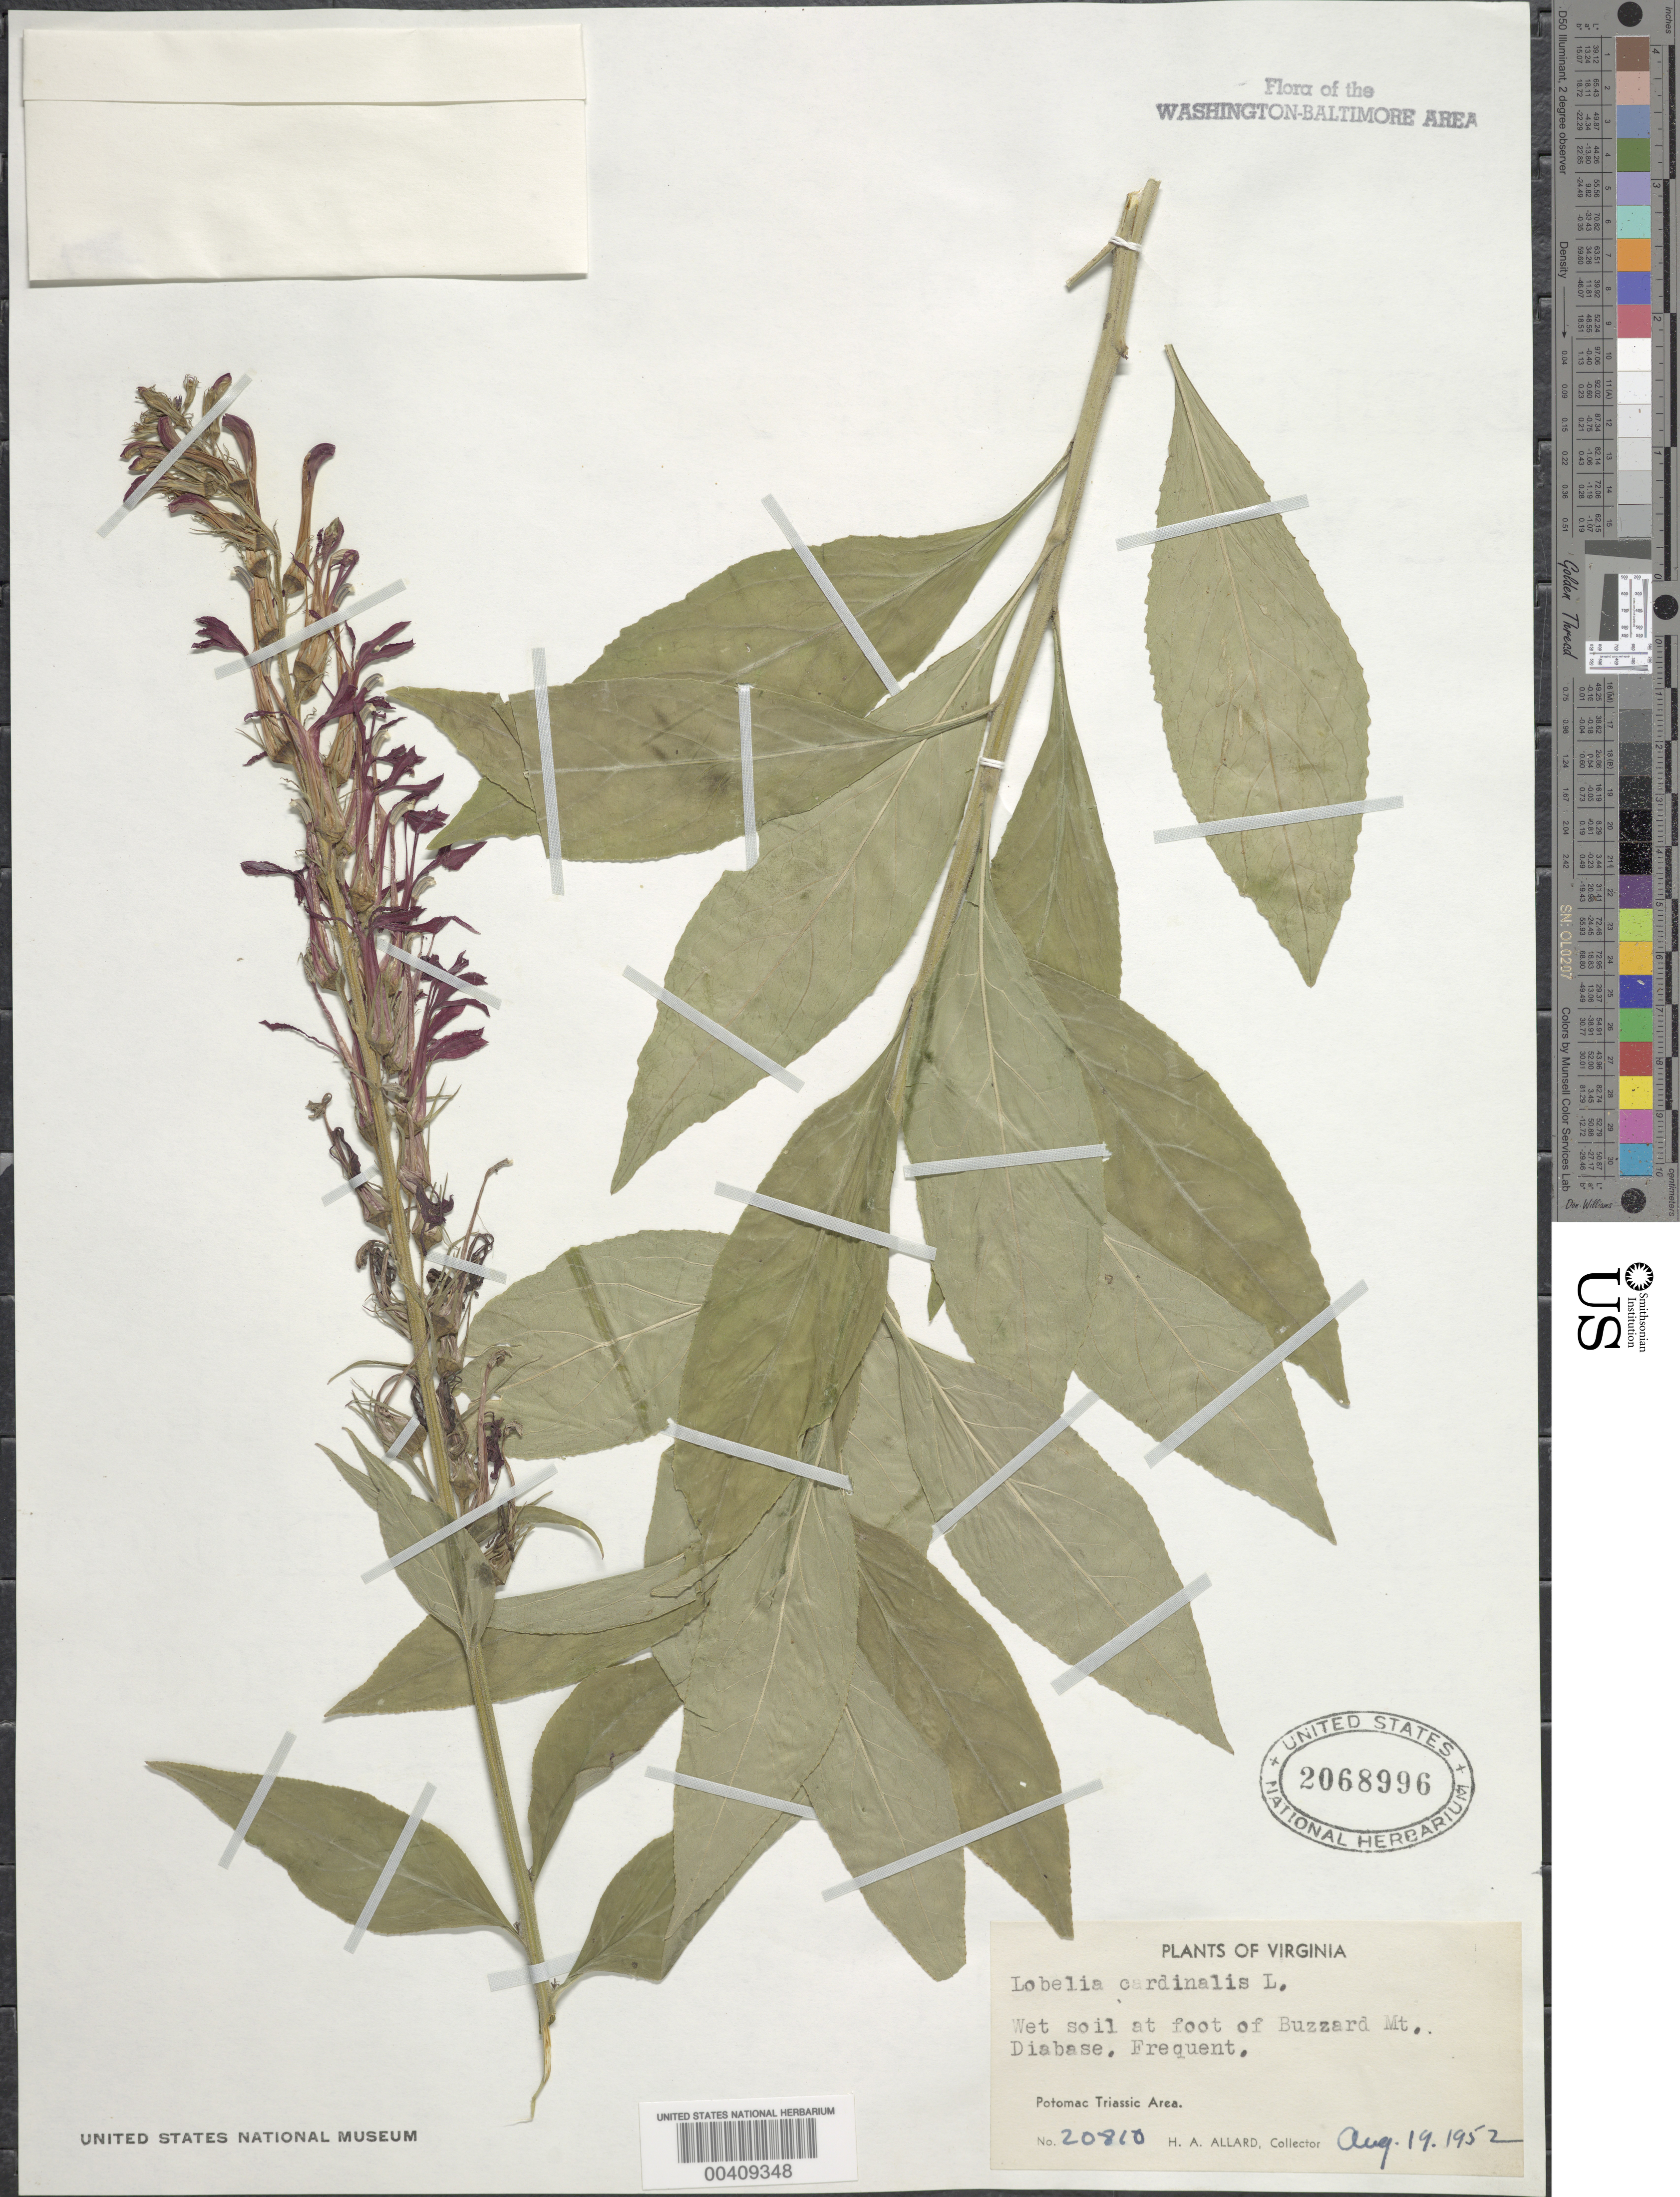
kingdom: Plantae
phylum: Tracheophyta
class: Magnoliopsida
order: Asterales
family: Campanulaceae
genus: Lobelia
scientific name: Lobelia cardinalis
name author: L.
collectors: H. A. Allard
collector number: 20810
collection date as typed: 19 Aug 1952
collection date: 1952-08-19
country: United States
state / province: Virginia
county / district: Culpeper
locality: Foot of Buzzard Mt.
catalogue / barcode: US 2068996